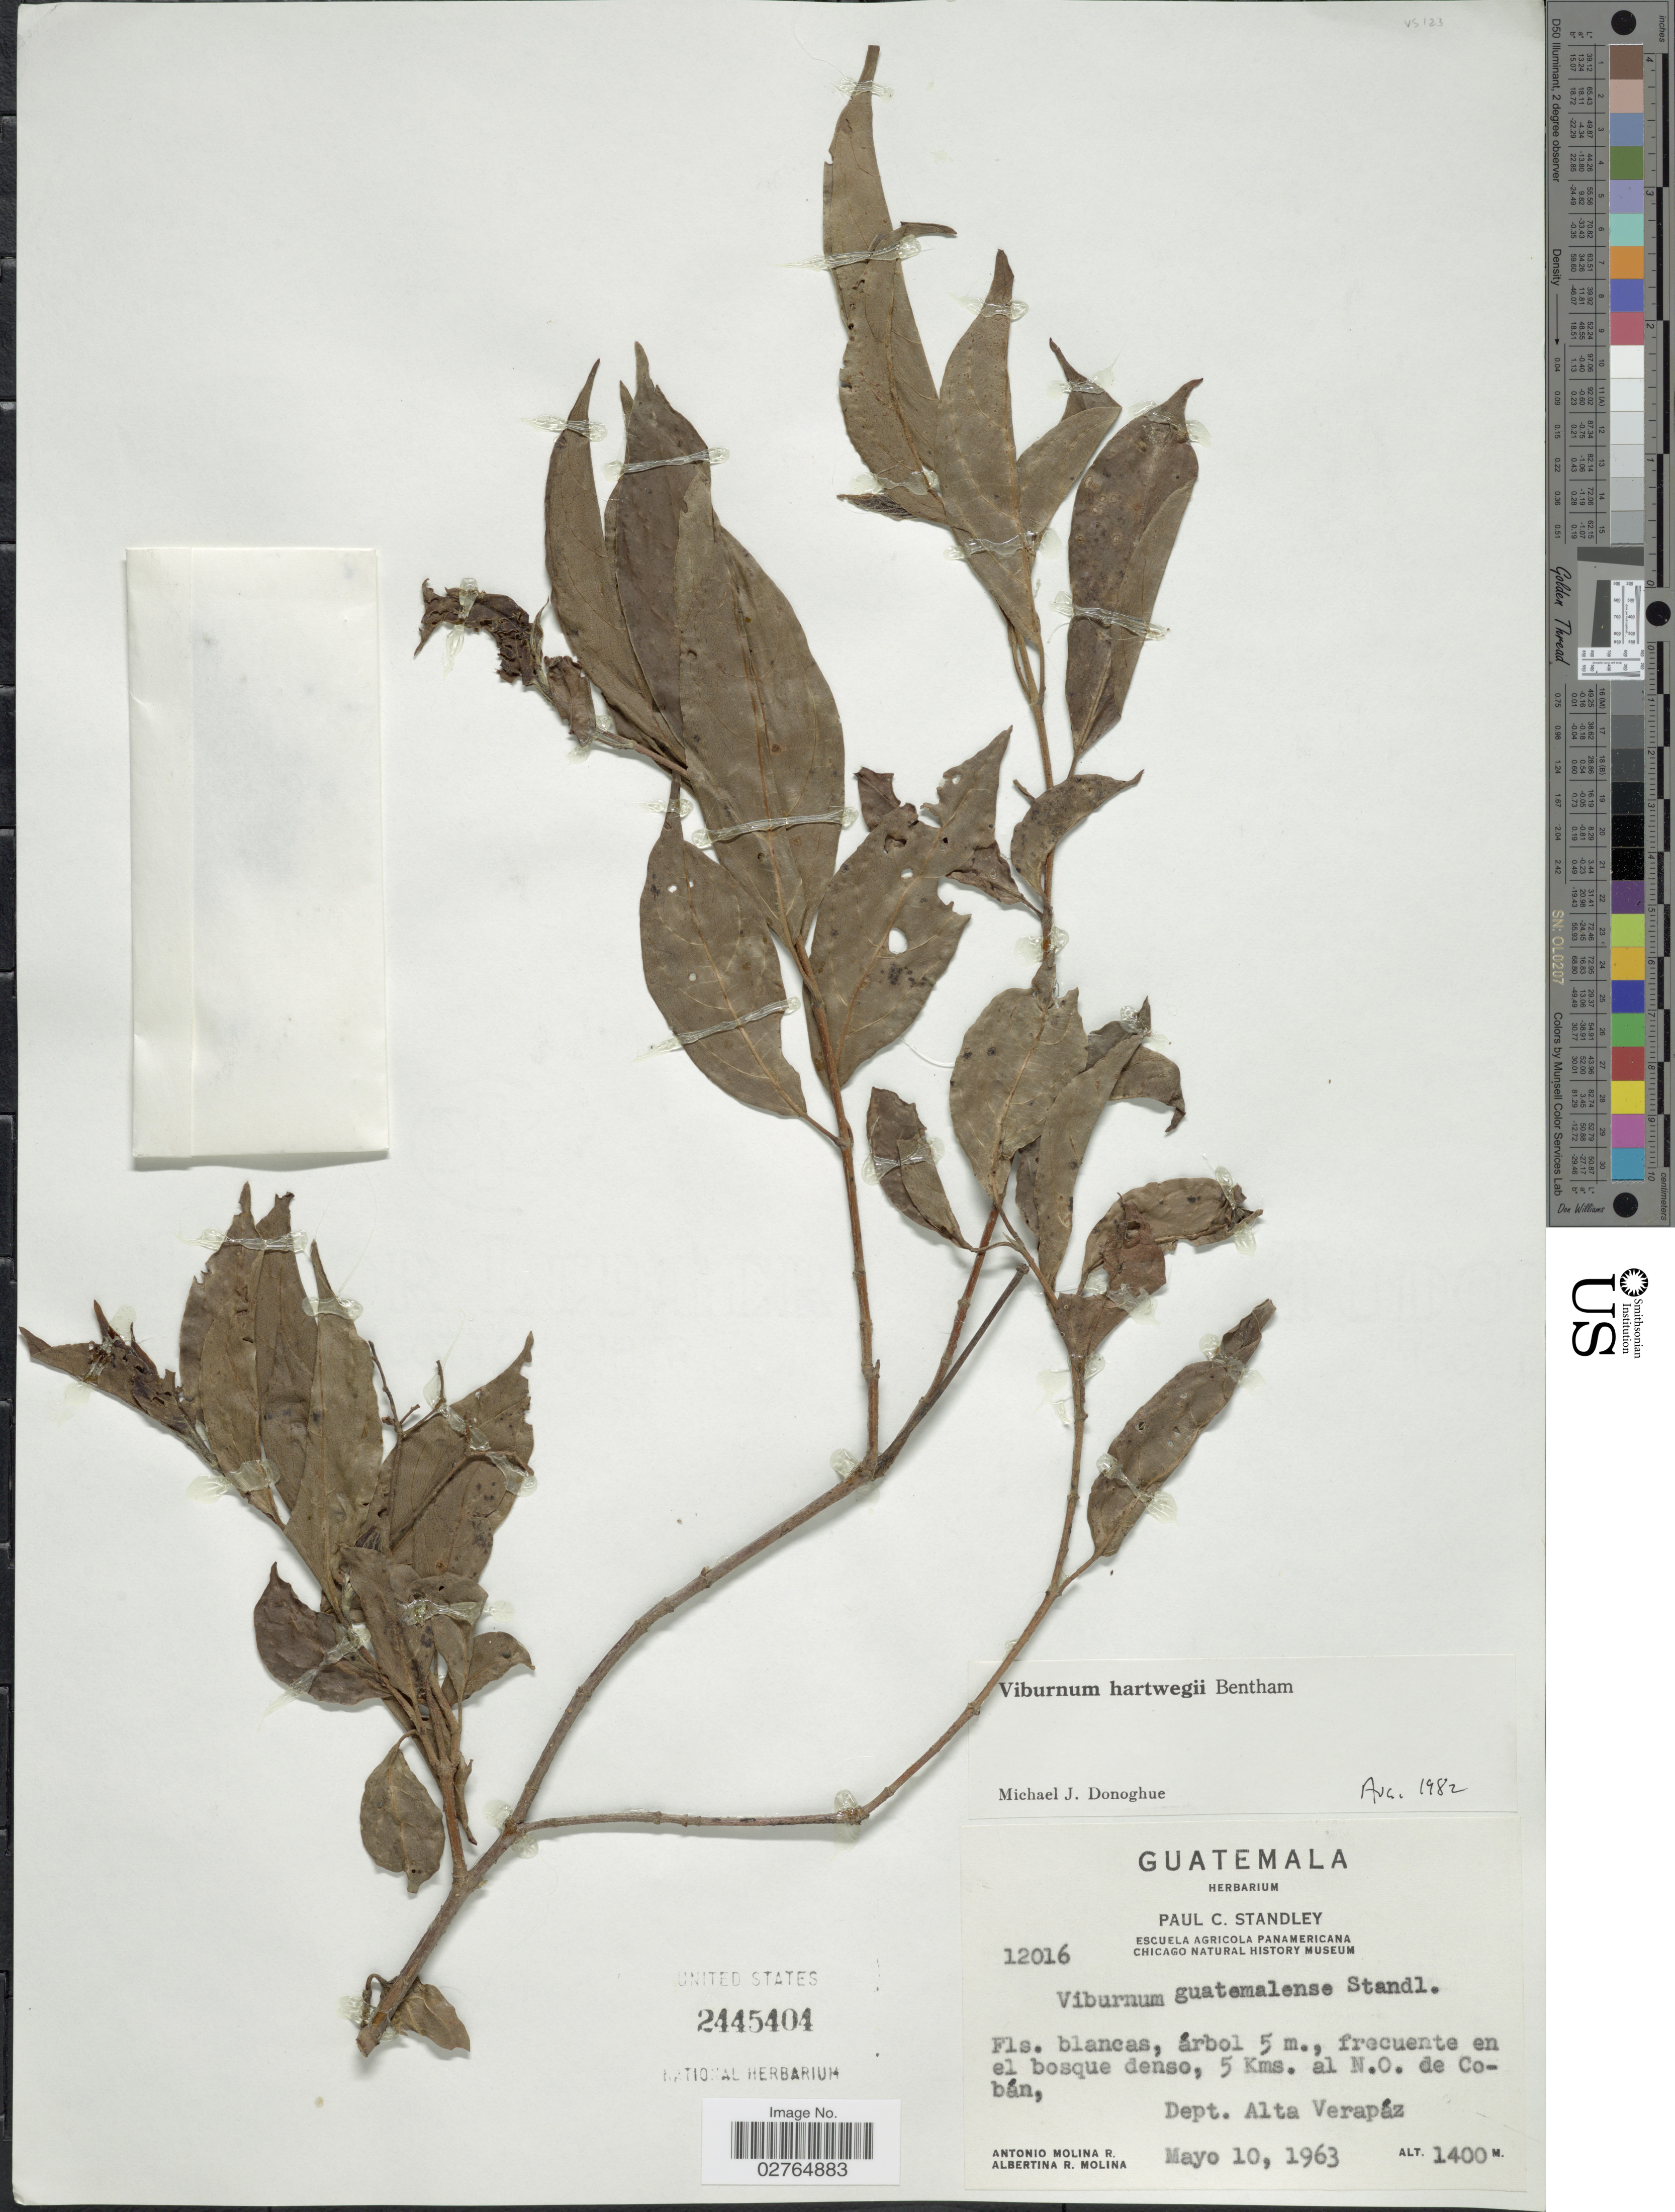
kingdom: Plantae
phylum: Tracheophyta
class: Magnoliopsida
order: Dipsacales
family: Viburnaceae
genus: Viburnum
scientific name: Viburnum hartwegii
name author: Benth.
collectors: A. Molina R. & A. R. Molina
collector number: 12016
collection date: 1963-05-10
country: Guatemala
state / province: Alta Verapaz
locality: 5 Kms. al N.O. de Cobán, Dept. Alta Verapáz.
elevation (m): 1400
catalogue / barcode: US 2445404